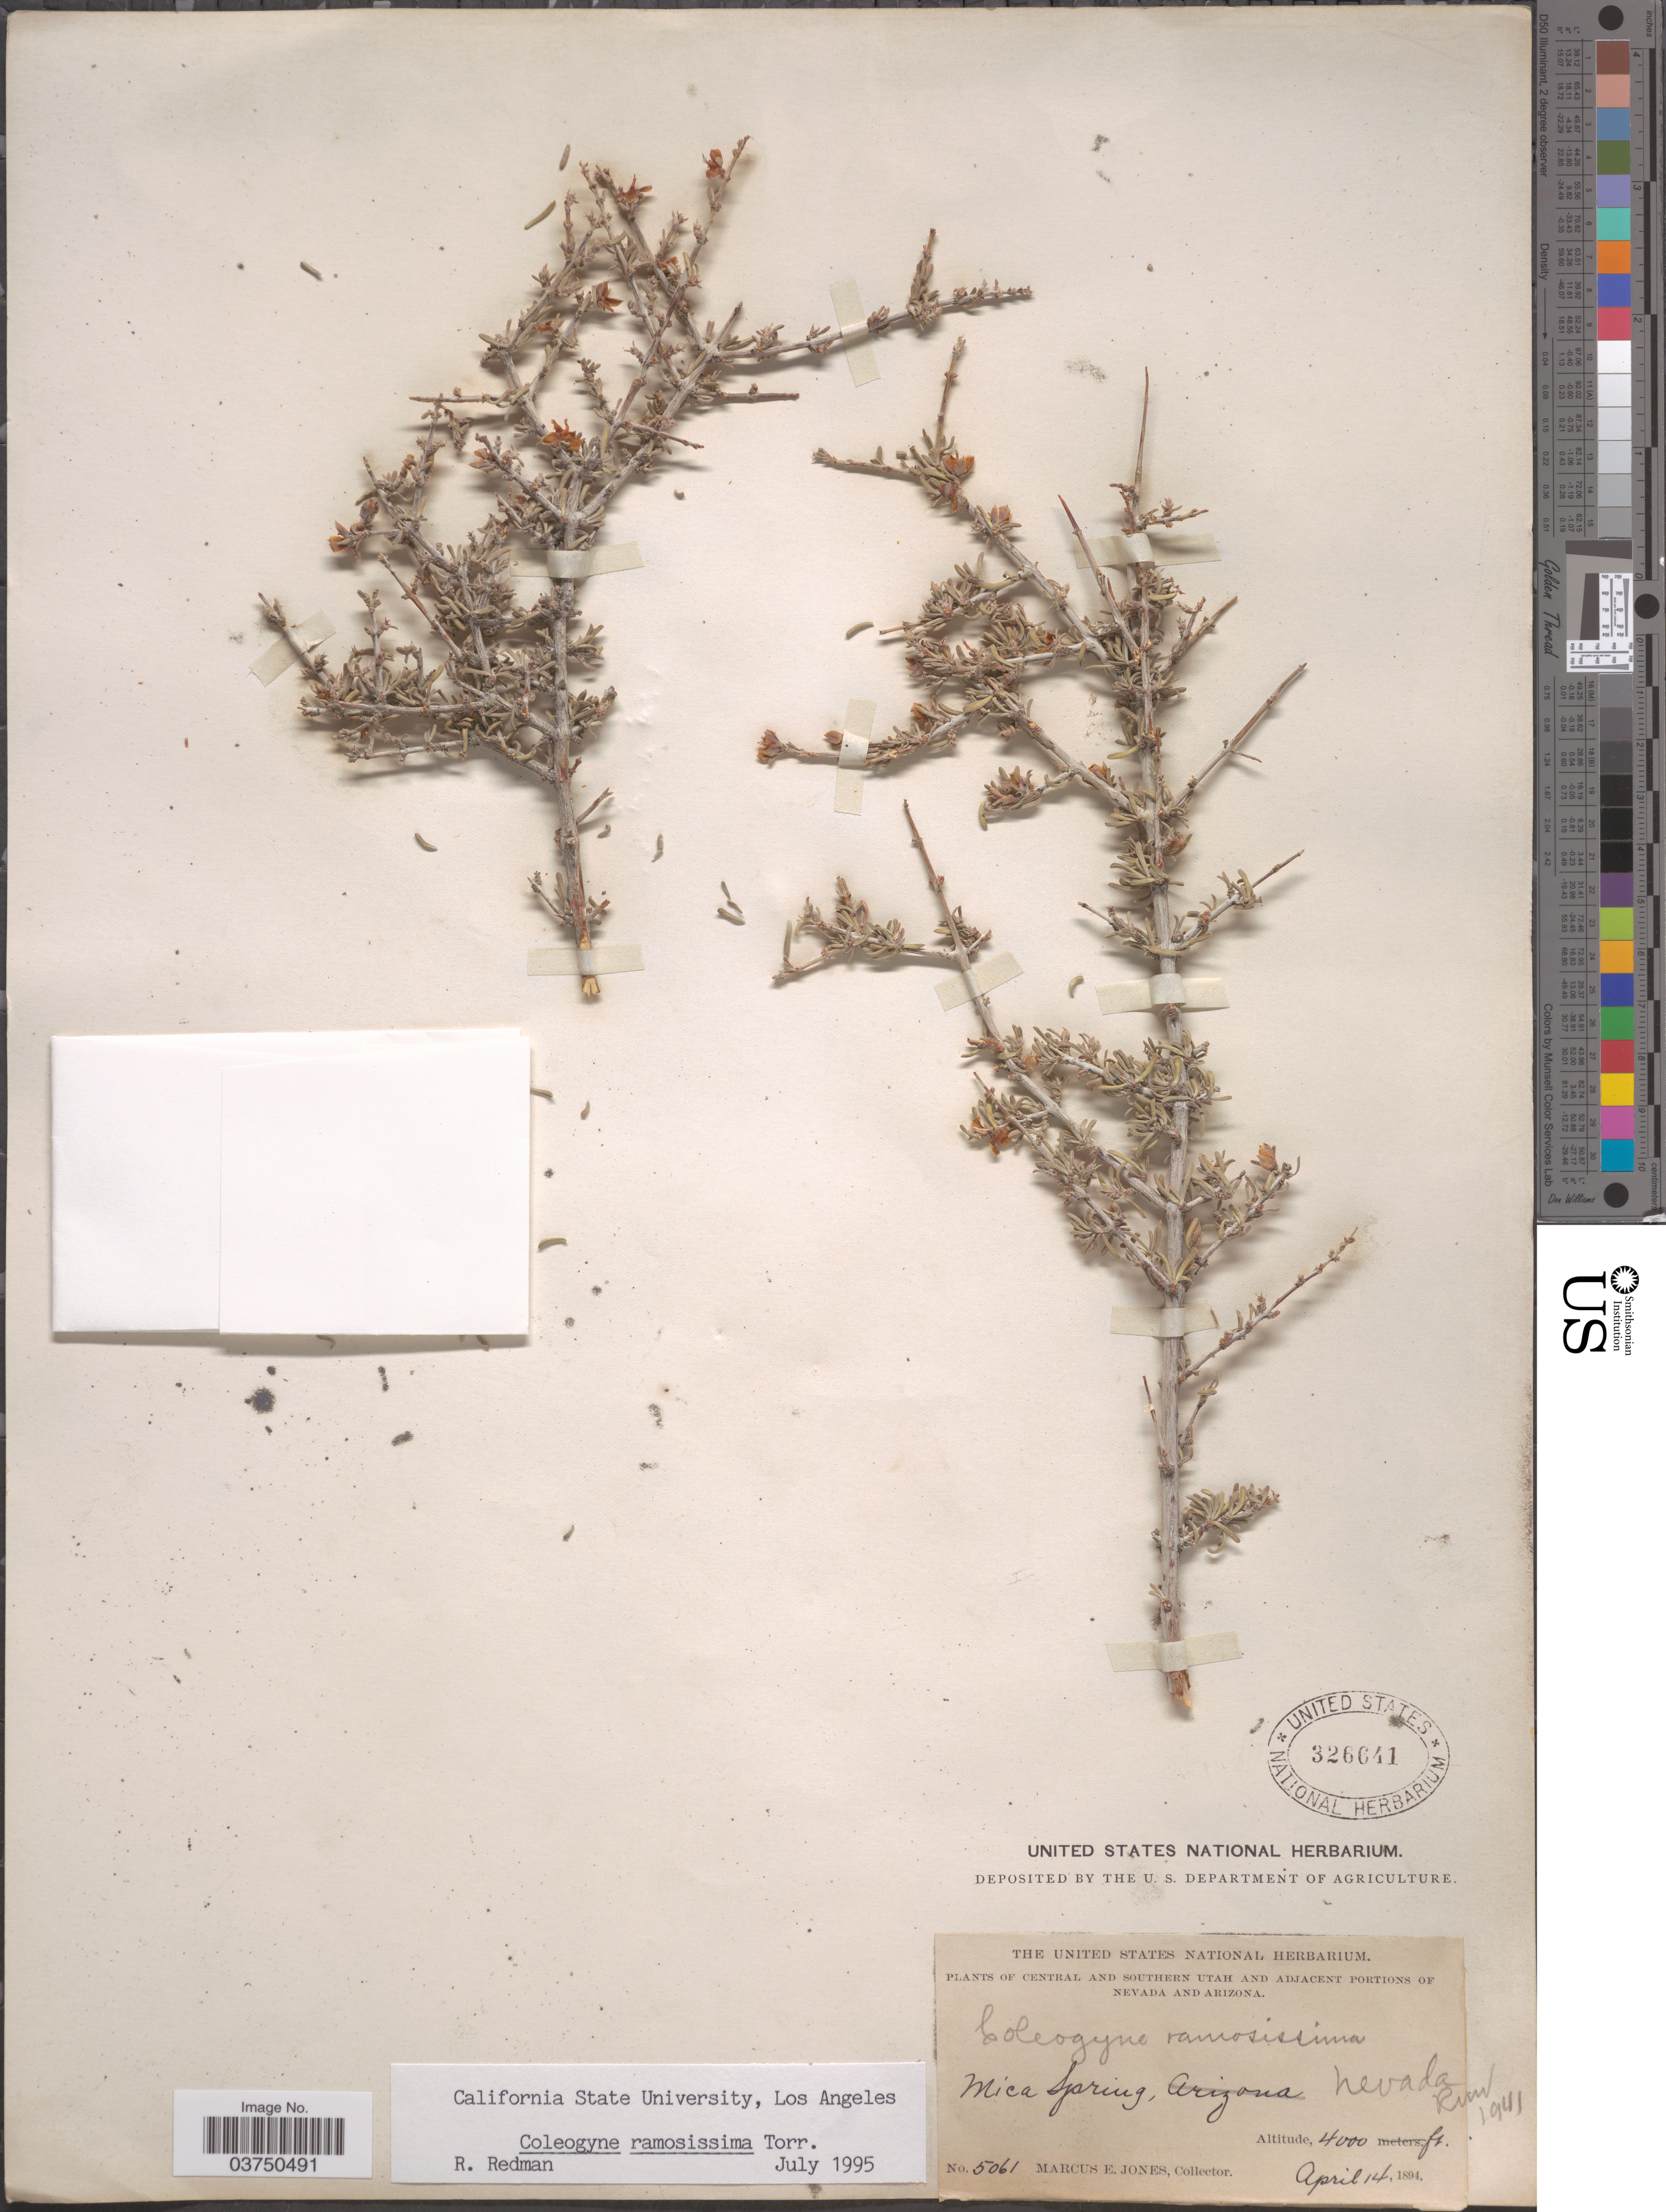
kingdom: Plantae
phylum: Tracheophyta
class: Magnoliopsida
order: Rosales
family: Rosaceae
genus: Coleogyne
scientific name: Coleogyne ramosissima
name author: Torr.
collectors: M. E. Jones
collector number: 5061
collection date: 1894-04-14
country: United States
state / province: Nevada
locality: Adjacent portions of Nevada. Mica Spring, Nevada.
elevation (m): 1219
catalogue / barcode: US 326641